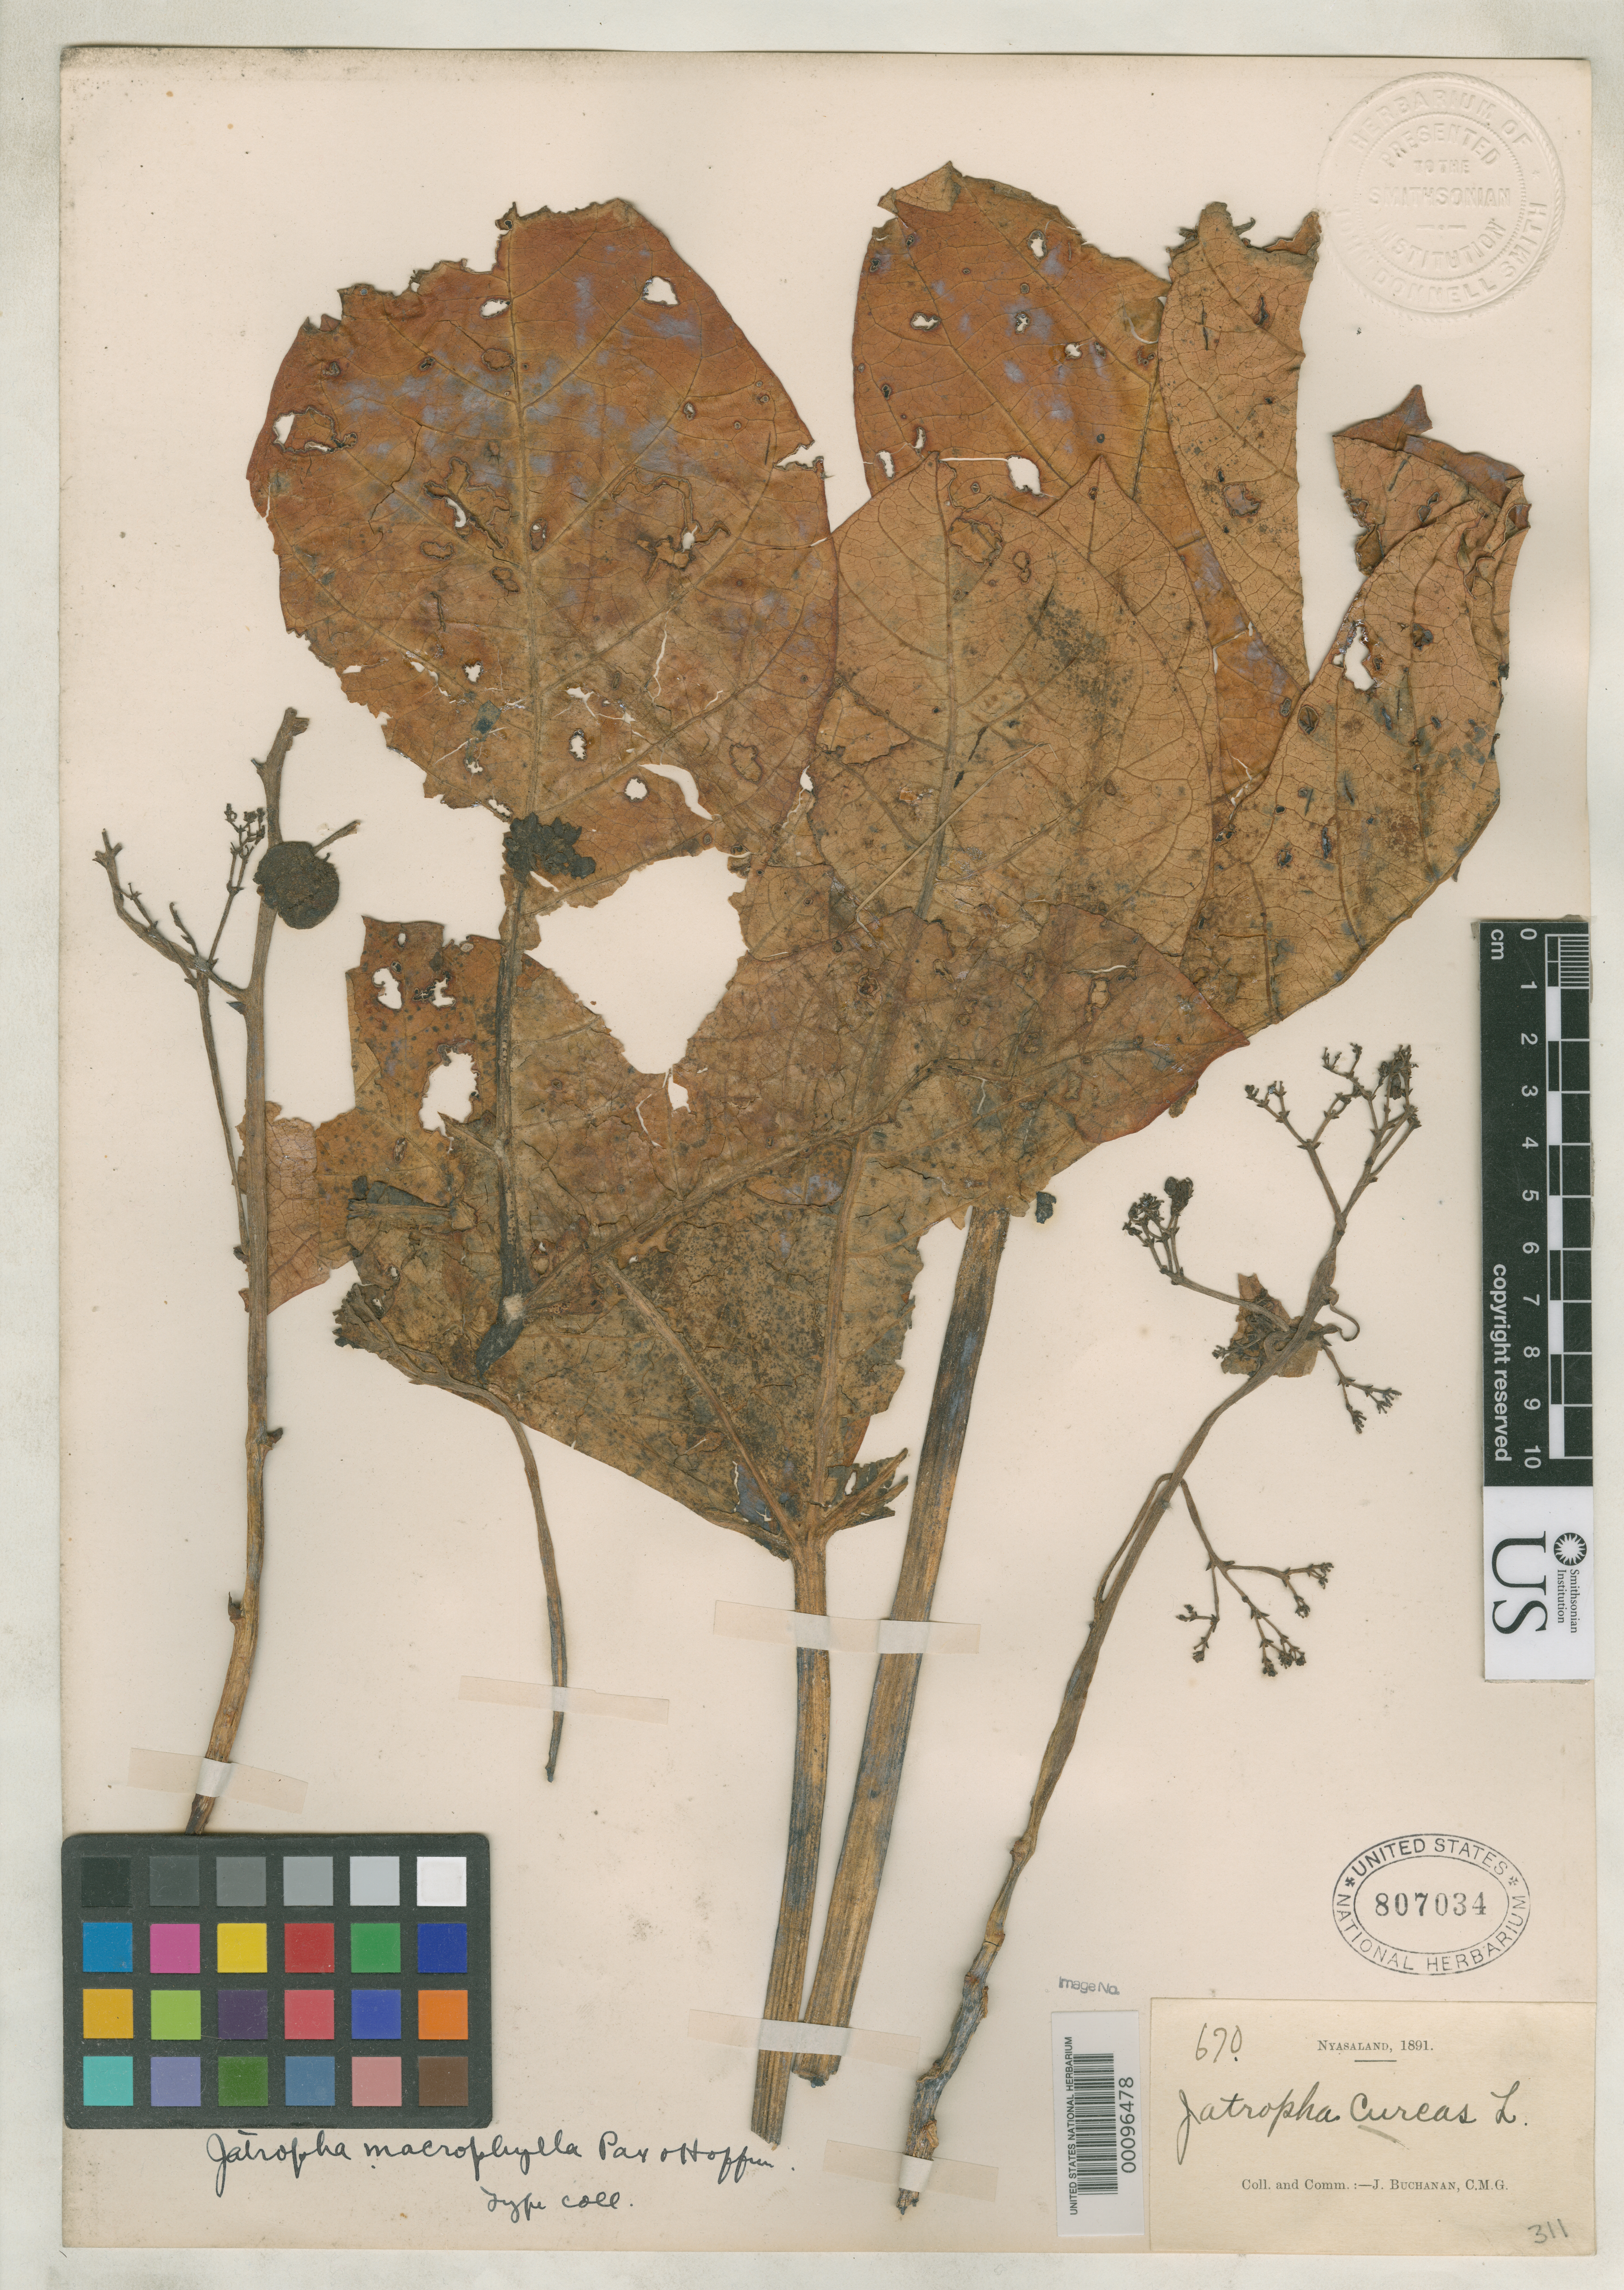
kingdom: Plantae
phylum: Tracheophyta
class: Magnoliopsida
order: Malpighiales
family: Euphorbiaceae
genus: Jatropha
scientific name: Jatropha macrophylla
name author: Pax in Engl.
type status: Isotype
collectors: J. Buchanan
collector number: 670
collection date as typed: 1891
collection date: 1891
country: Malawi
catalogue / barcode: US 807034